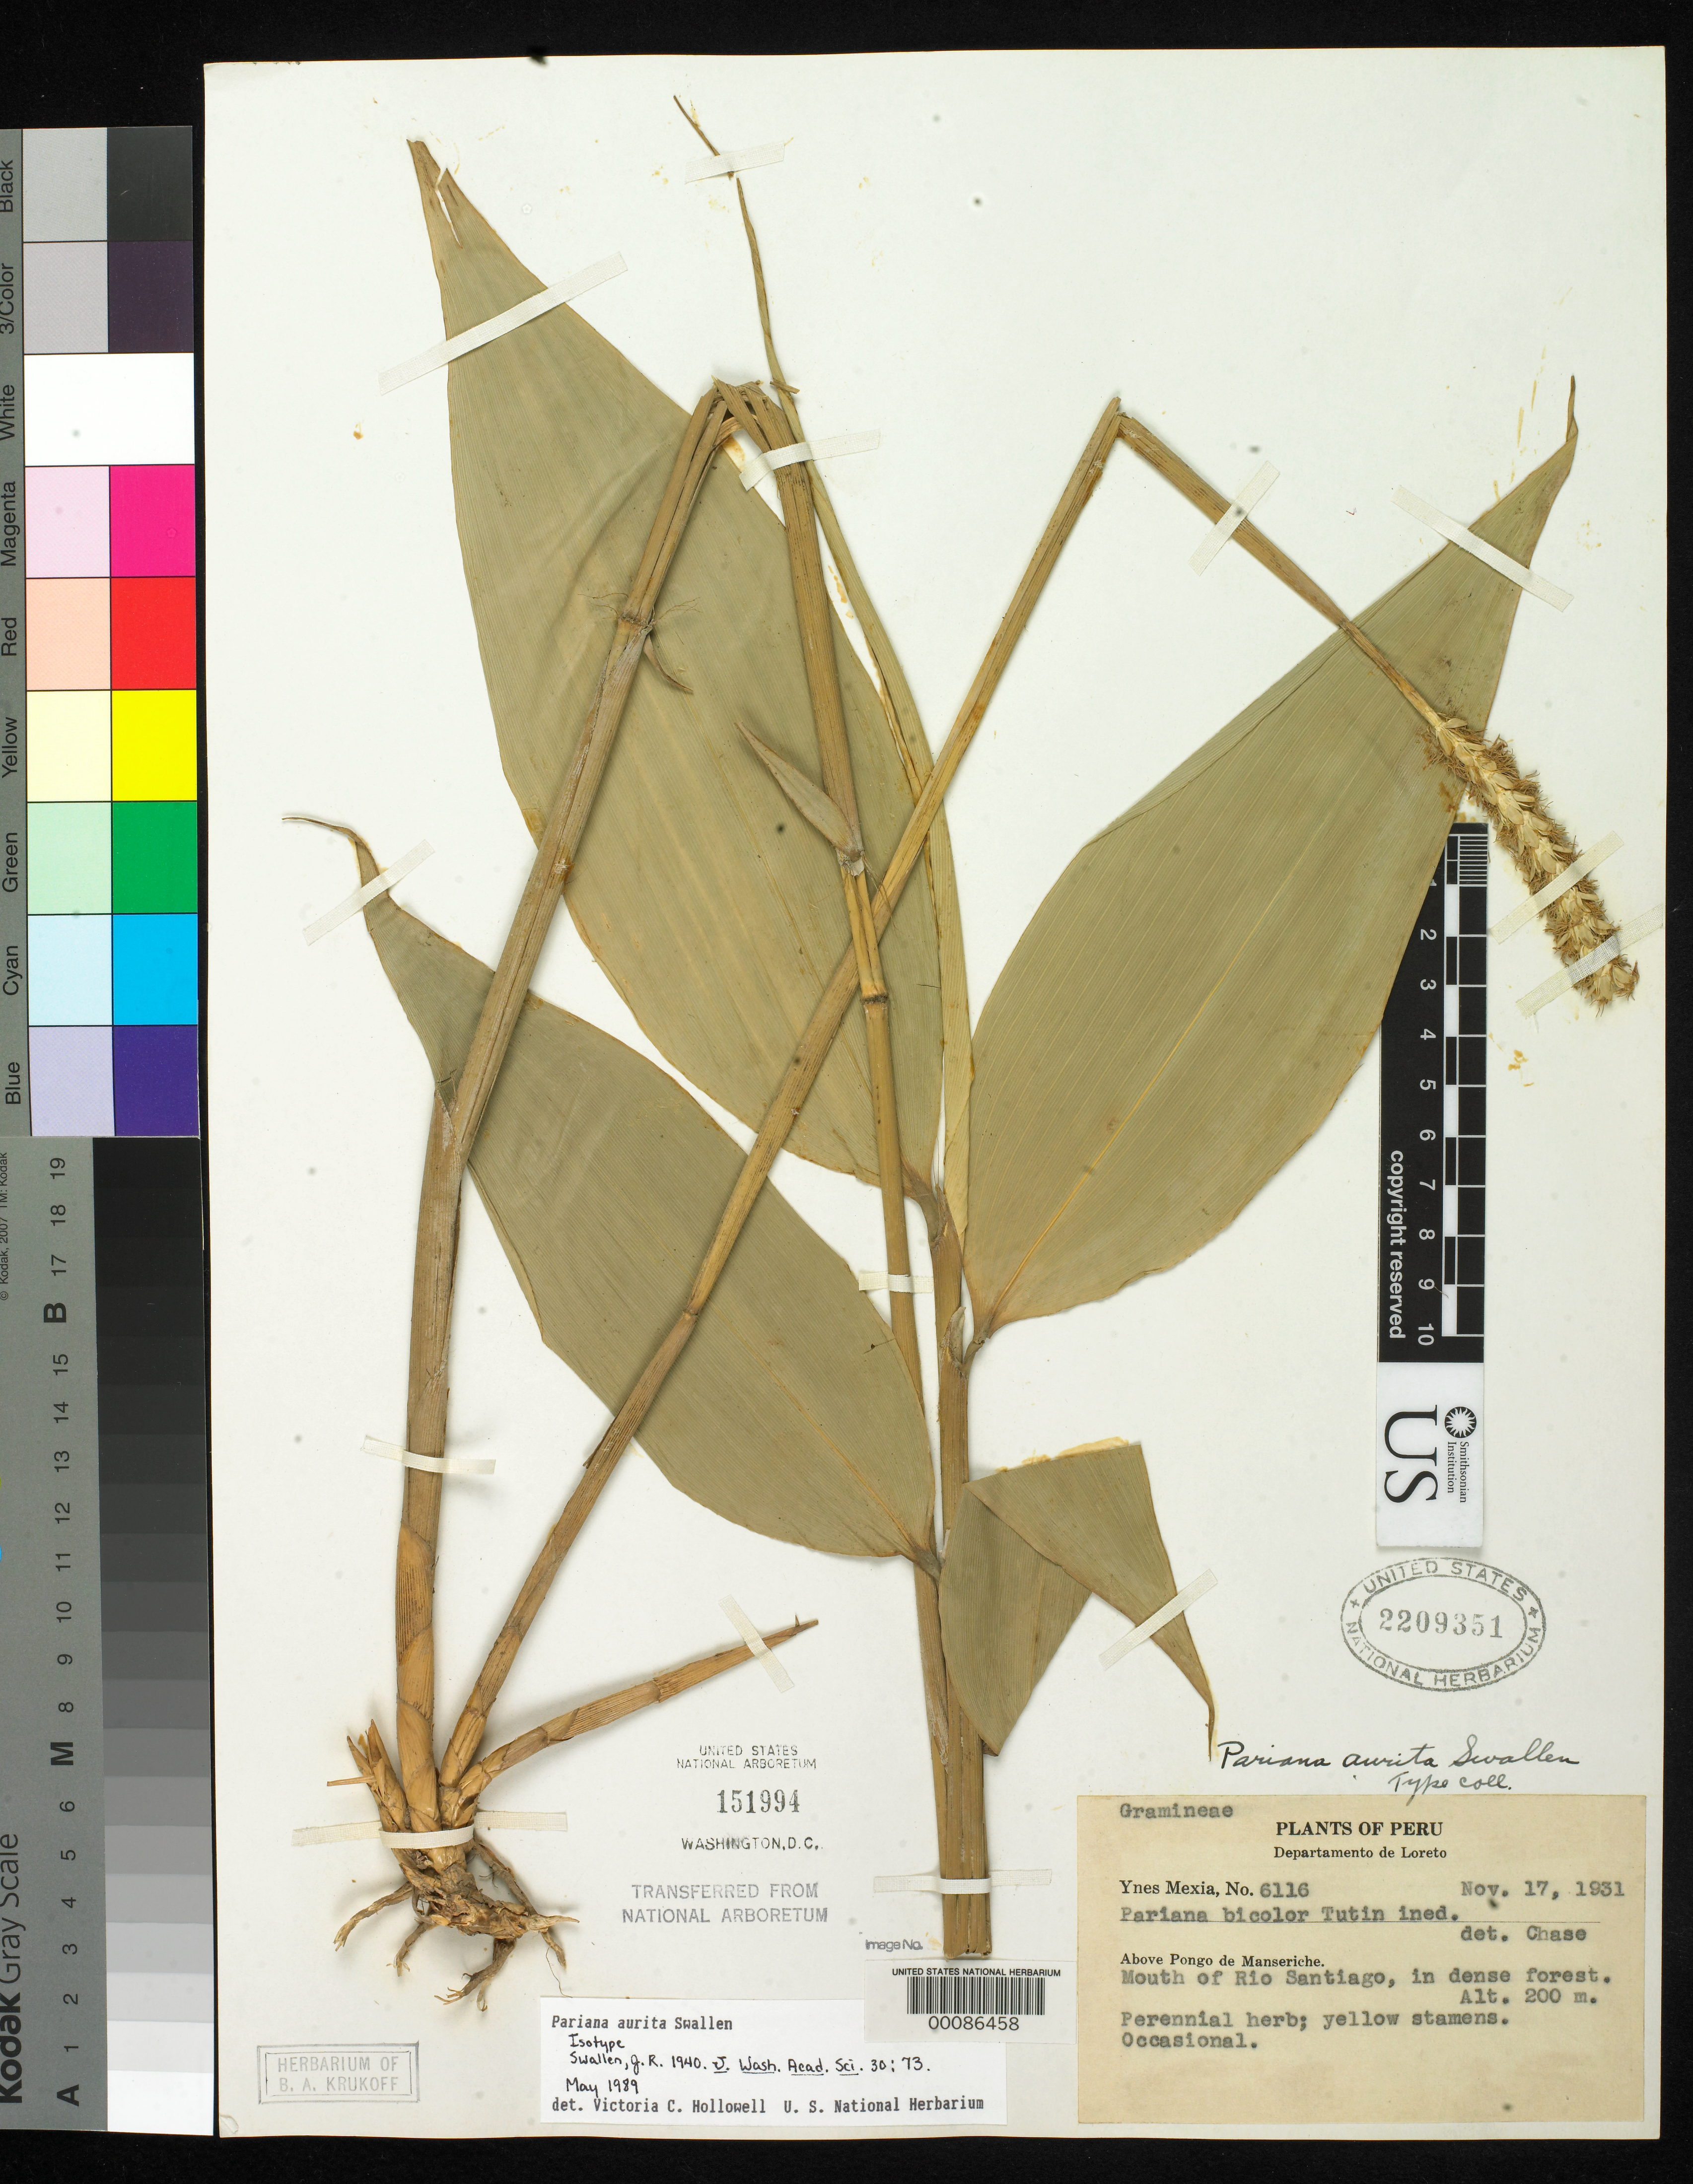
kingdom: Plantae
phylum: Tracheophyta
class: Liliopsida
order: Poales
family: Poaceae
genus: Pariana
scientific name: Pariana aurita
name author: Swallen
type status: Isotype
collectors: Y. Mexia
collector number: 6116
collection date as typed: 17 Nov 1931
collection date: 1931-11-17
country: Peru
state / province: Loreto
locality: Above Pongo de Manseriche.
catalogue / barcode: US 2209351